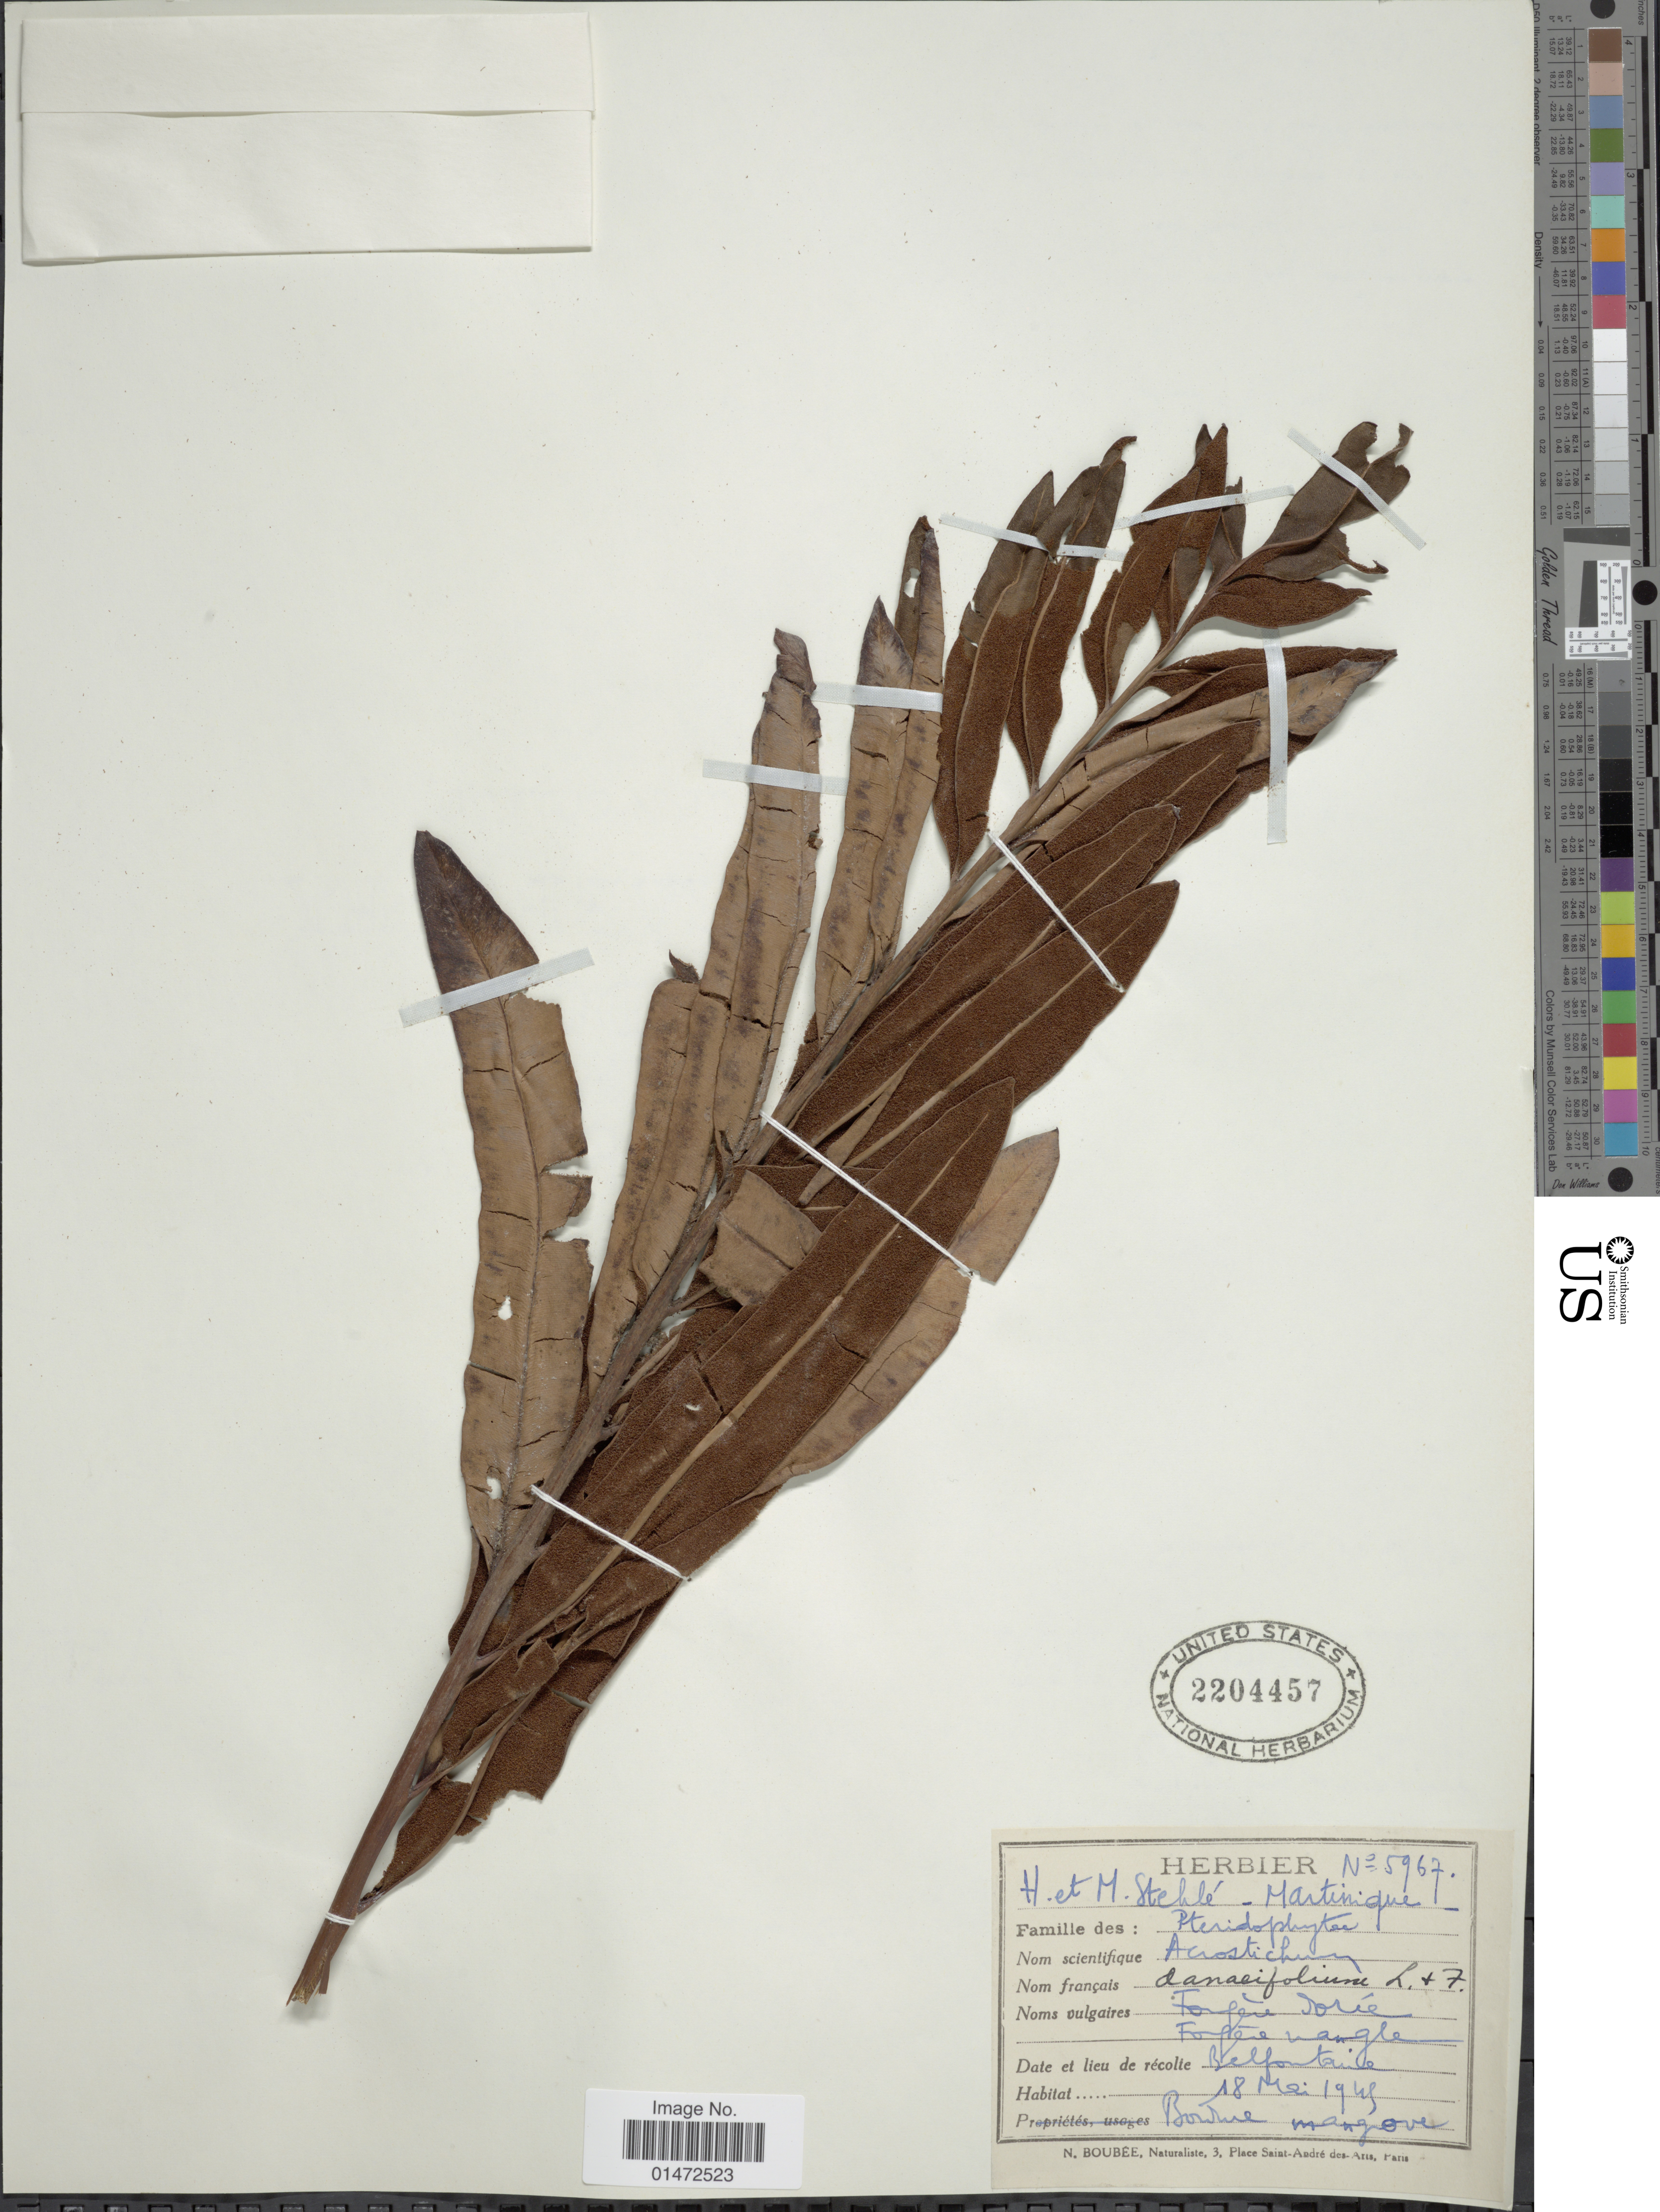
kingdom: Plantae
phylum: Tracheophyta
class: Polypodiopsida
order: Polypodiales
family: Pteridaceae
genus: Acrostichum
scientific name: Acrostichum danaeifolium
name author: Langsd. & Fisch.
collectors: H. Stehlé & M. Stehlé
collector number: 5967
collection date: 1945-05-18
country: Martinique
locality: Bellefontaine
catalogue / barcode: US 2204457